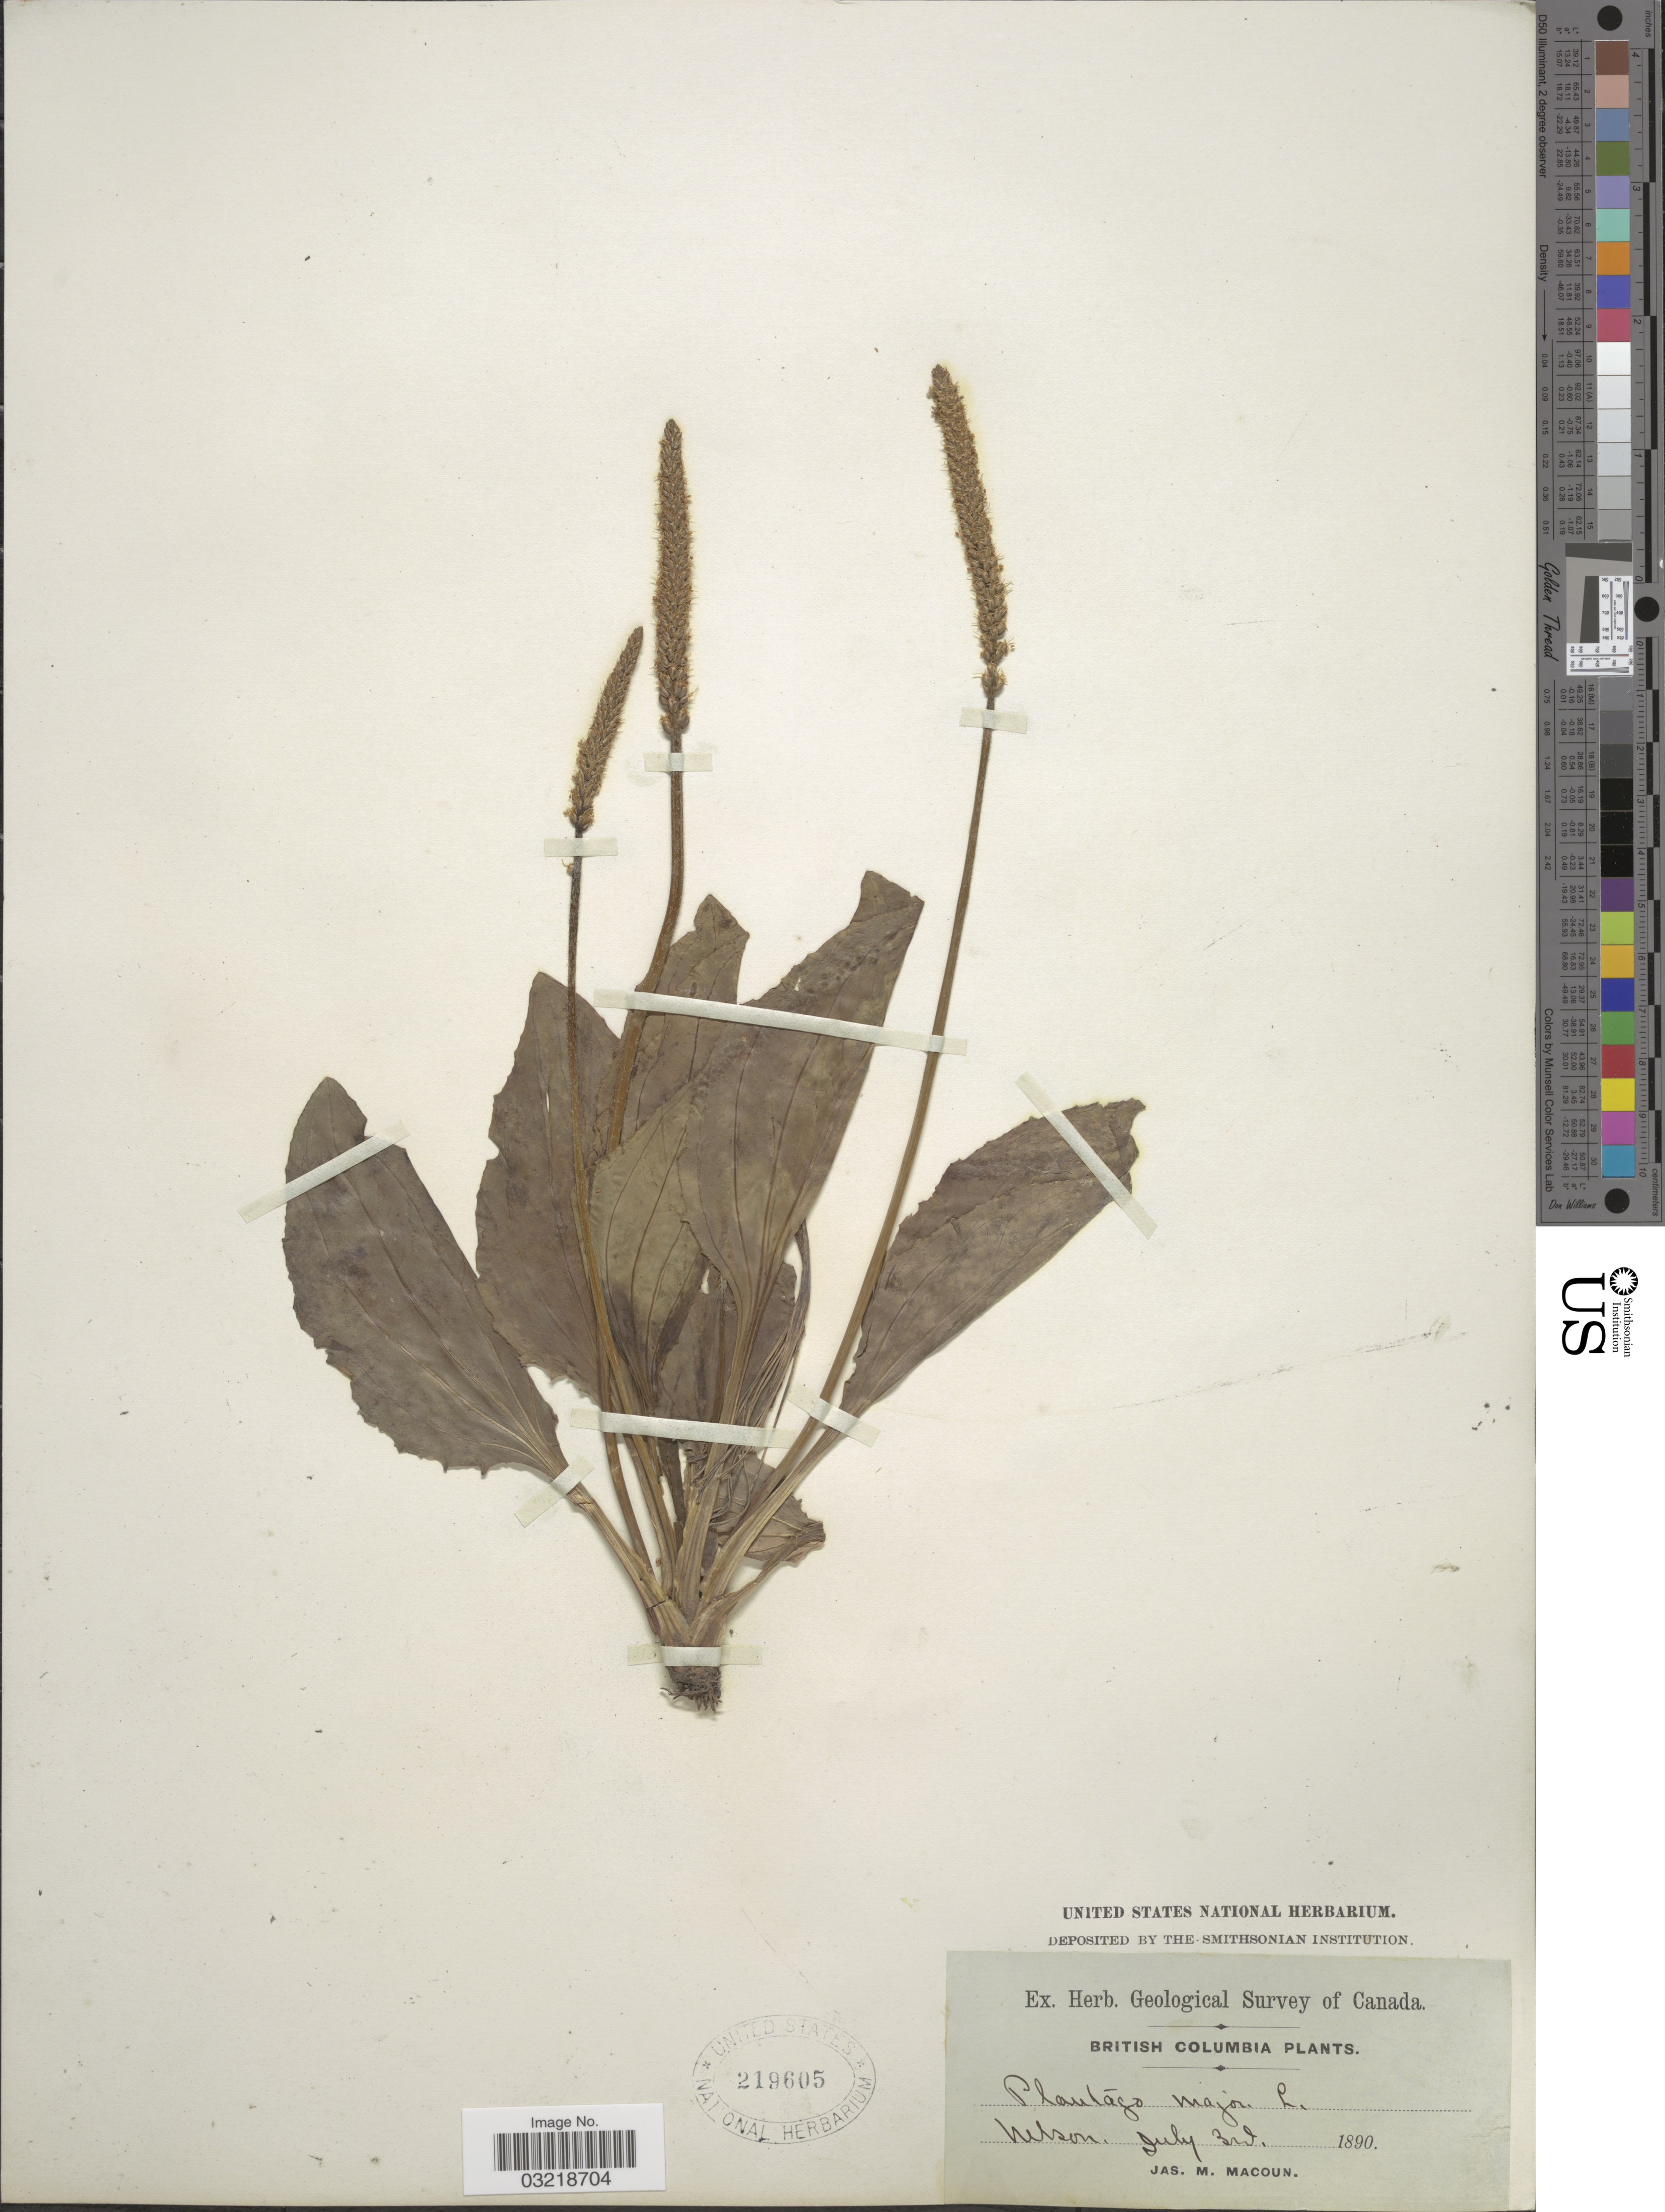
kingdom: Plantae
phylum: Tracheophyta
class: Magnoliopsida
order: Lamiales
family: Plantaginaceae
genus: Plantago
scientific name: Plantago major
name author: L.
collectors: J. M. Macoun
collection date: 1890-07-03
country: Canada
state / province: British Columbia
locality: Nelson.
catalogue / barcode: US 219605